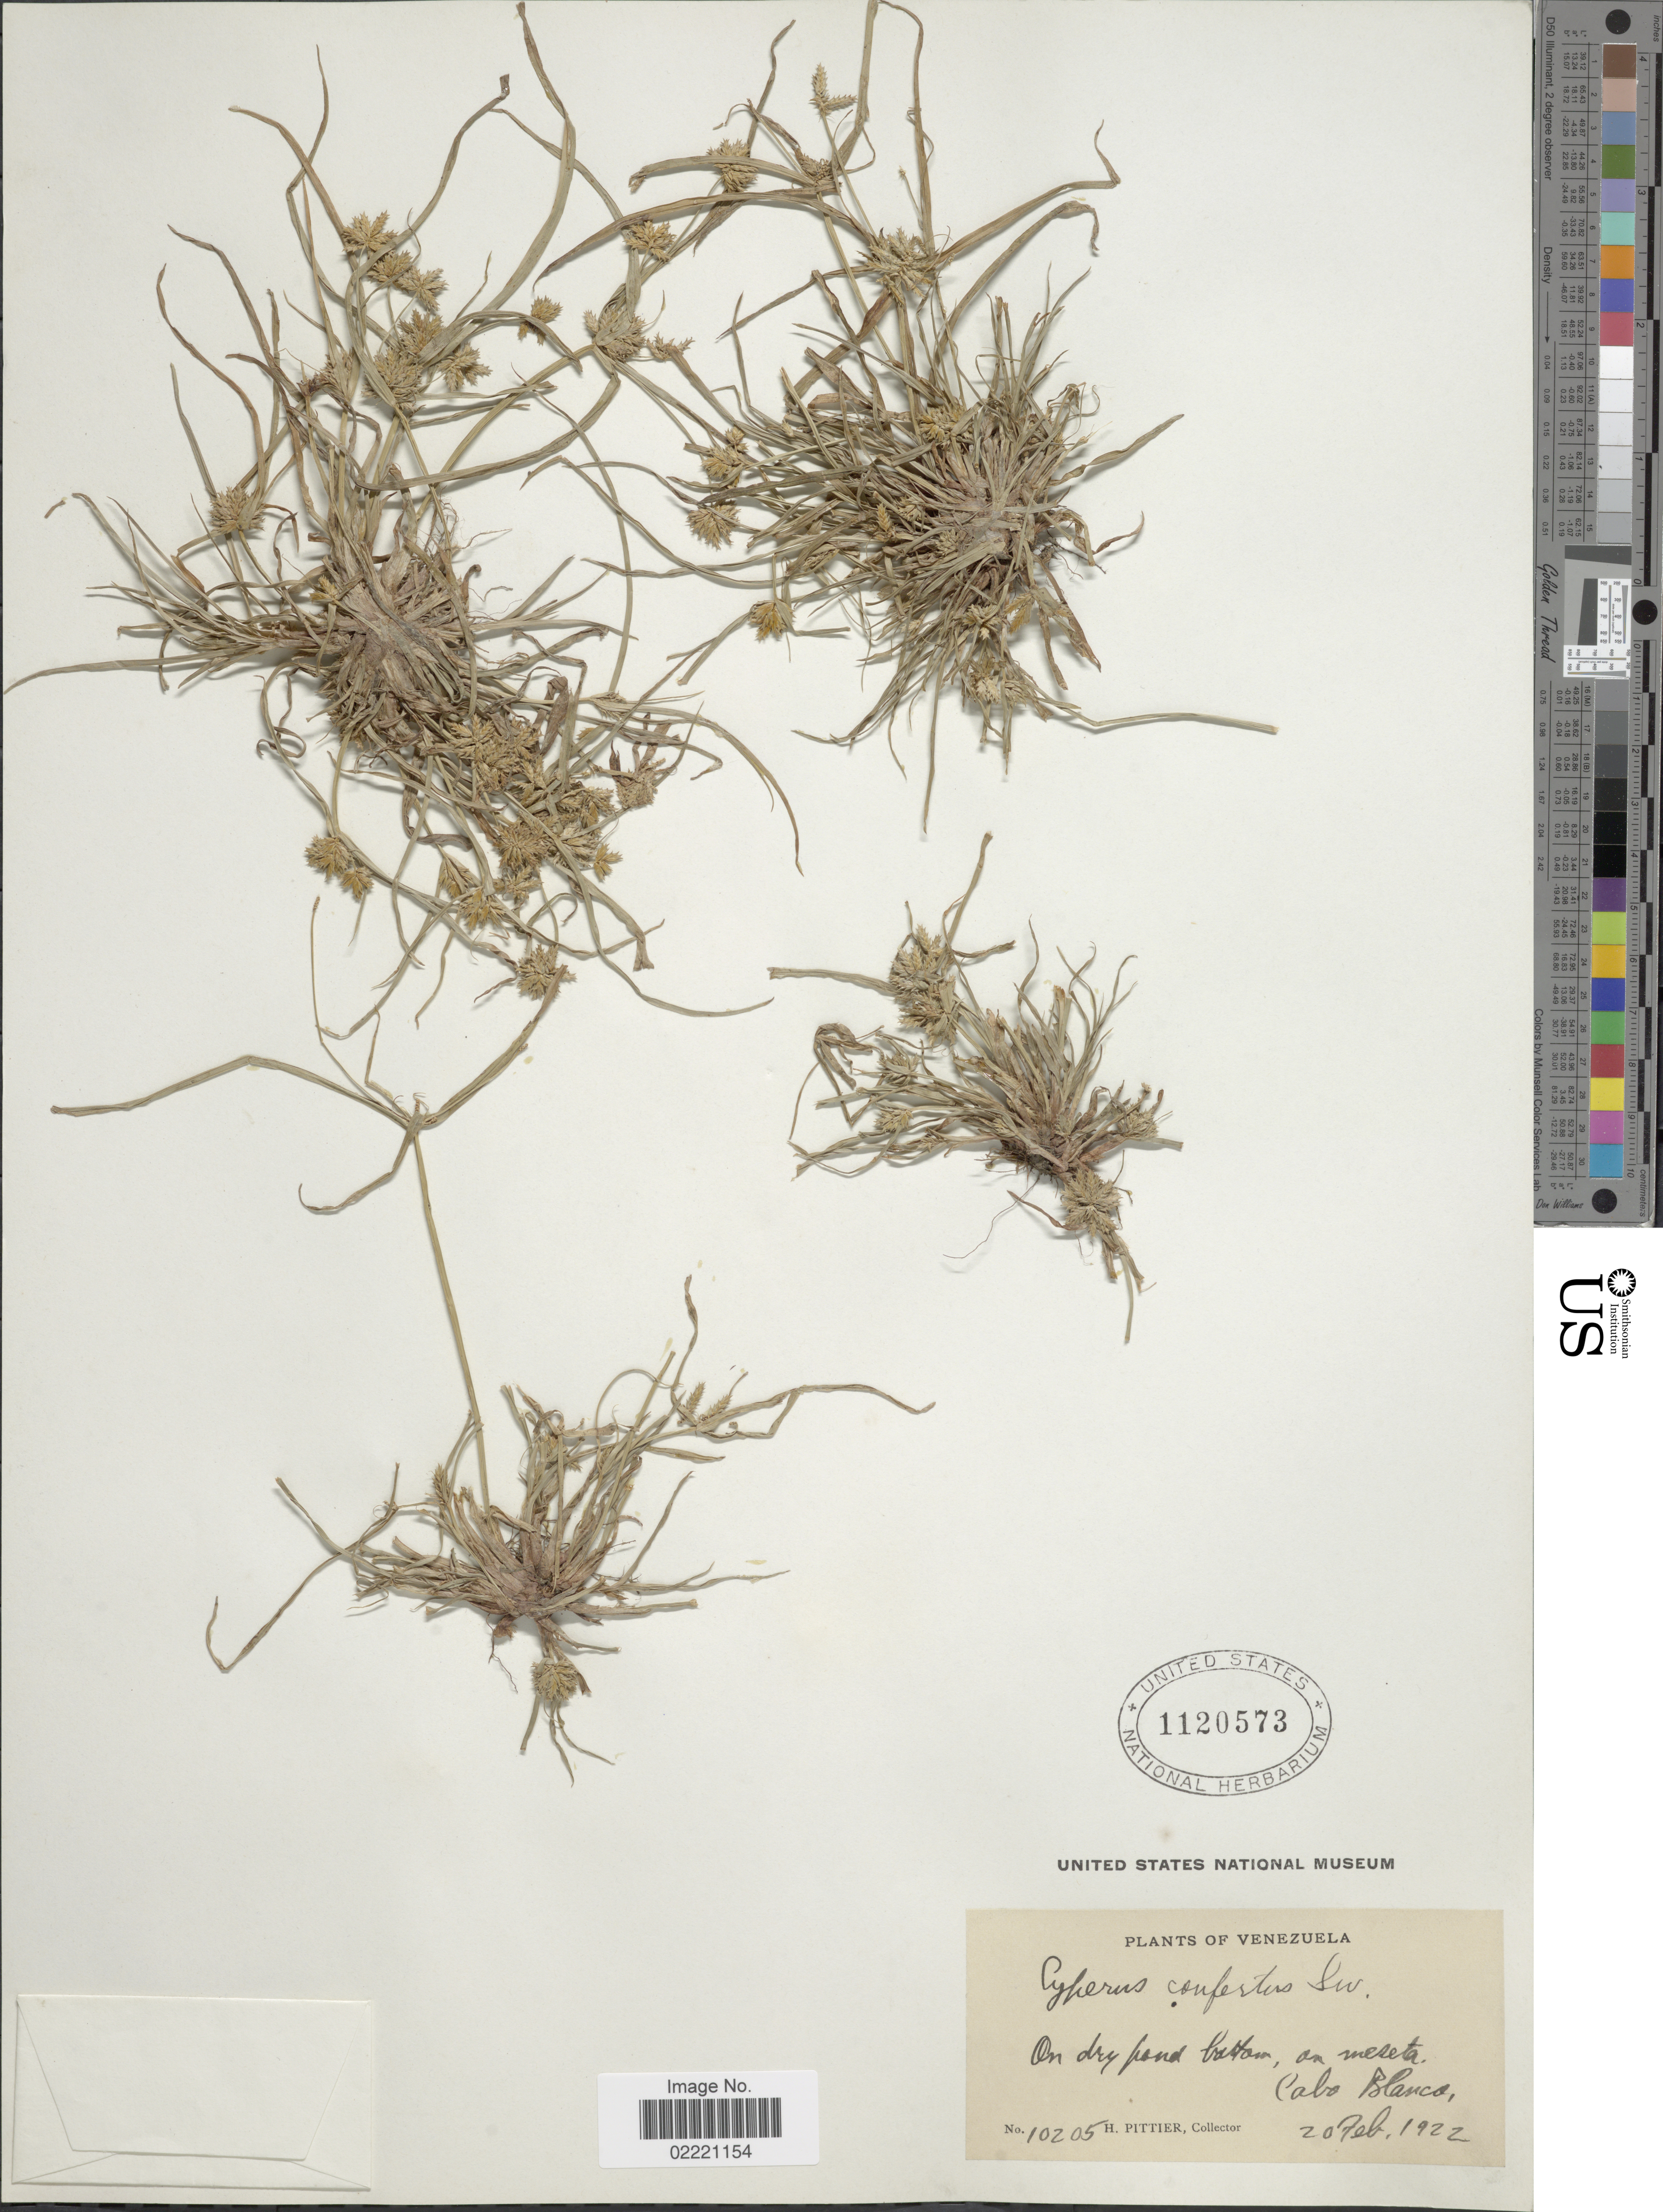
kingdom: Plantae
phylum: Tracheophyta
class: Liliopsida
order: Poales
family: Cyperaceae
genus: Cyperus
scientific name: Cyperus confertus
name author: Sw.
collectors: H. F. Pittier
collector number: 10205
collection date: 1922-02-20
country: Venezuela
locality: On dry pond bottom, on meseta Cabo Blanca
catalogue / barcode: US 1120573